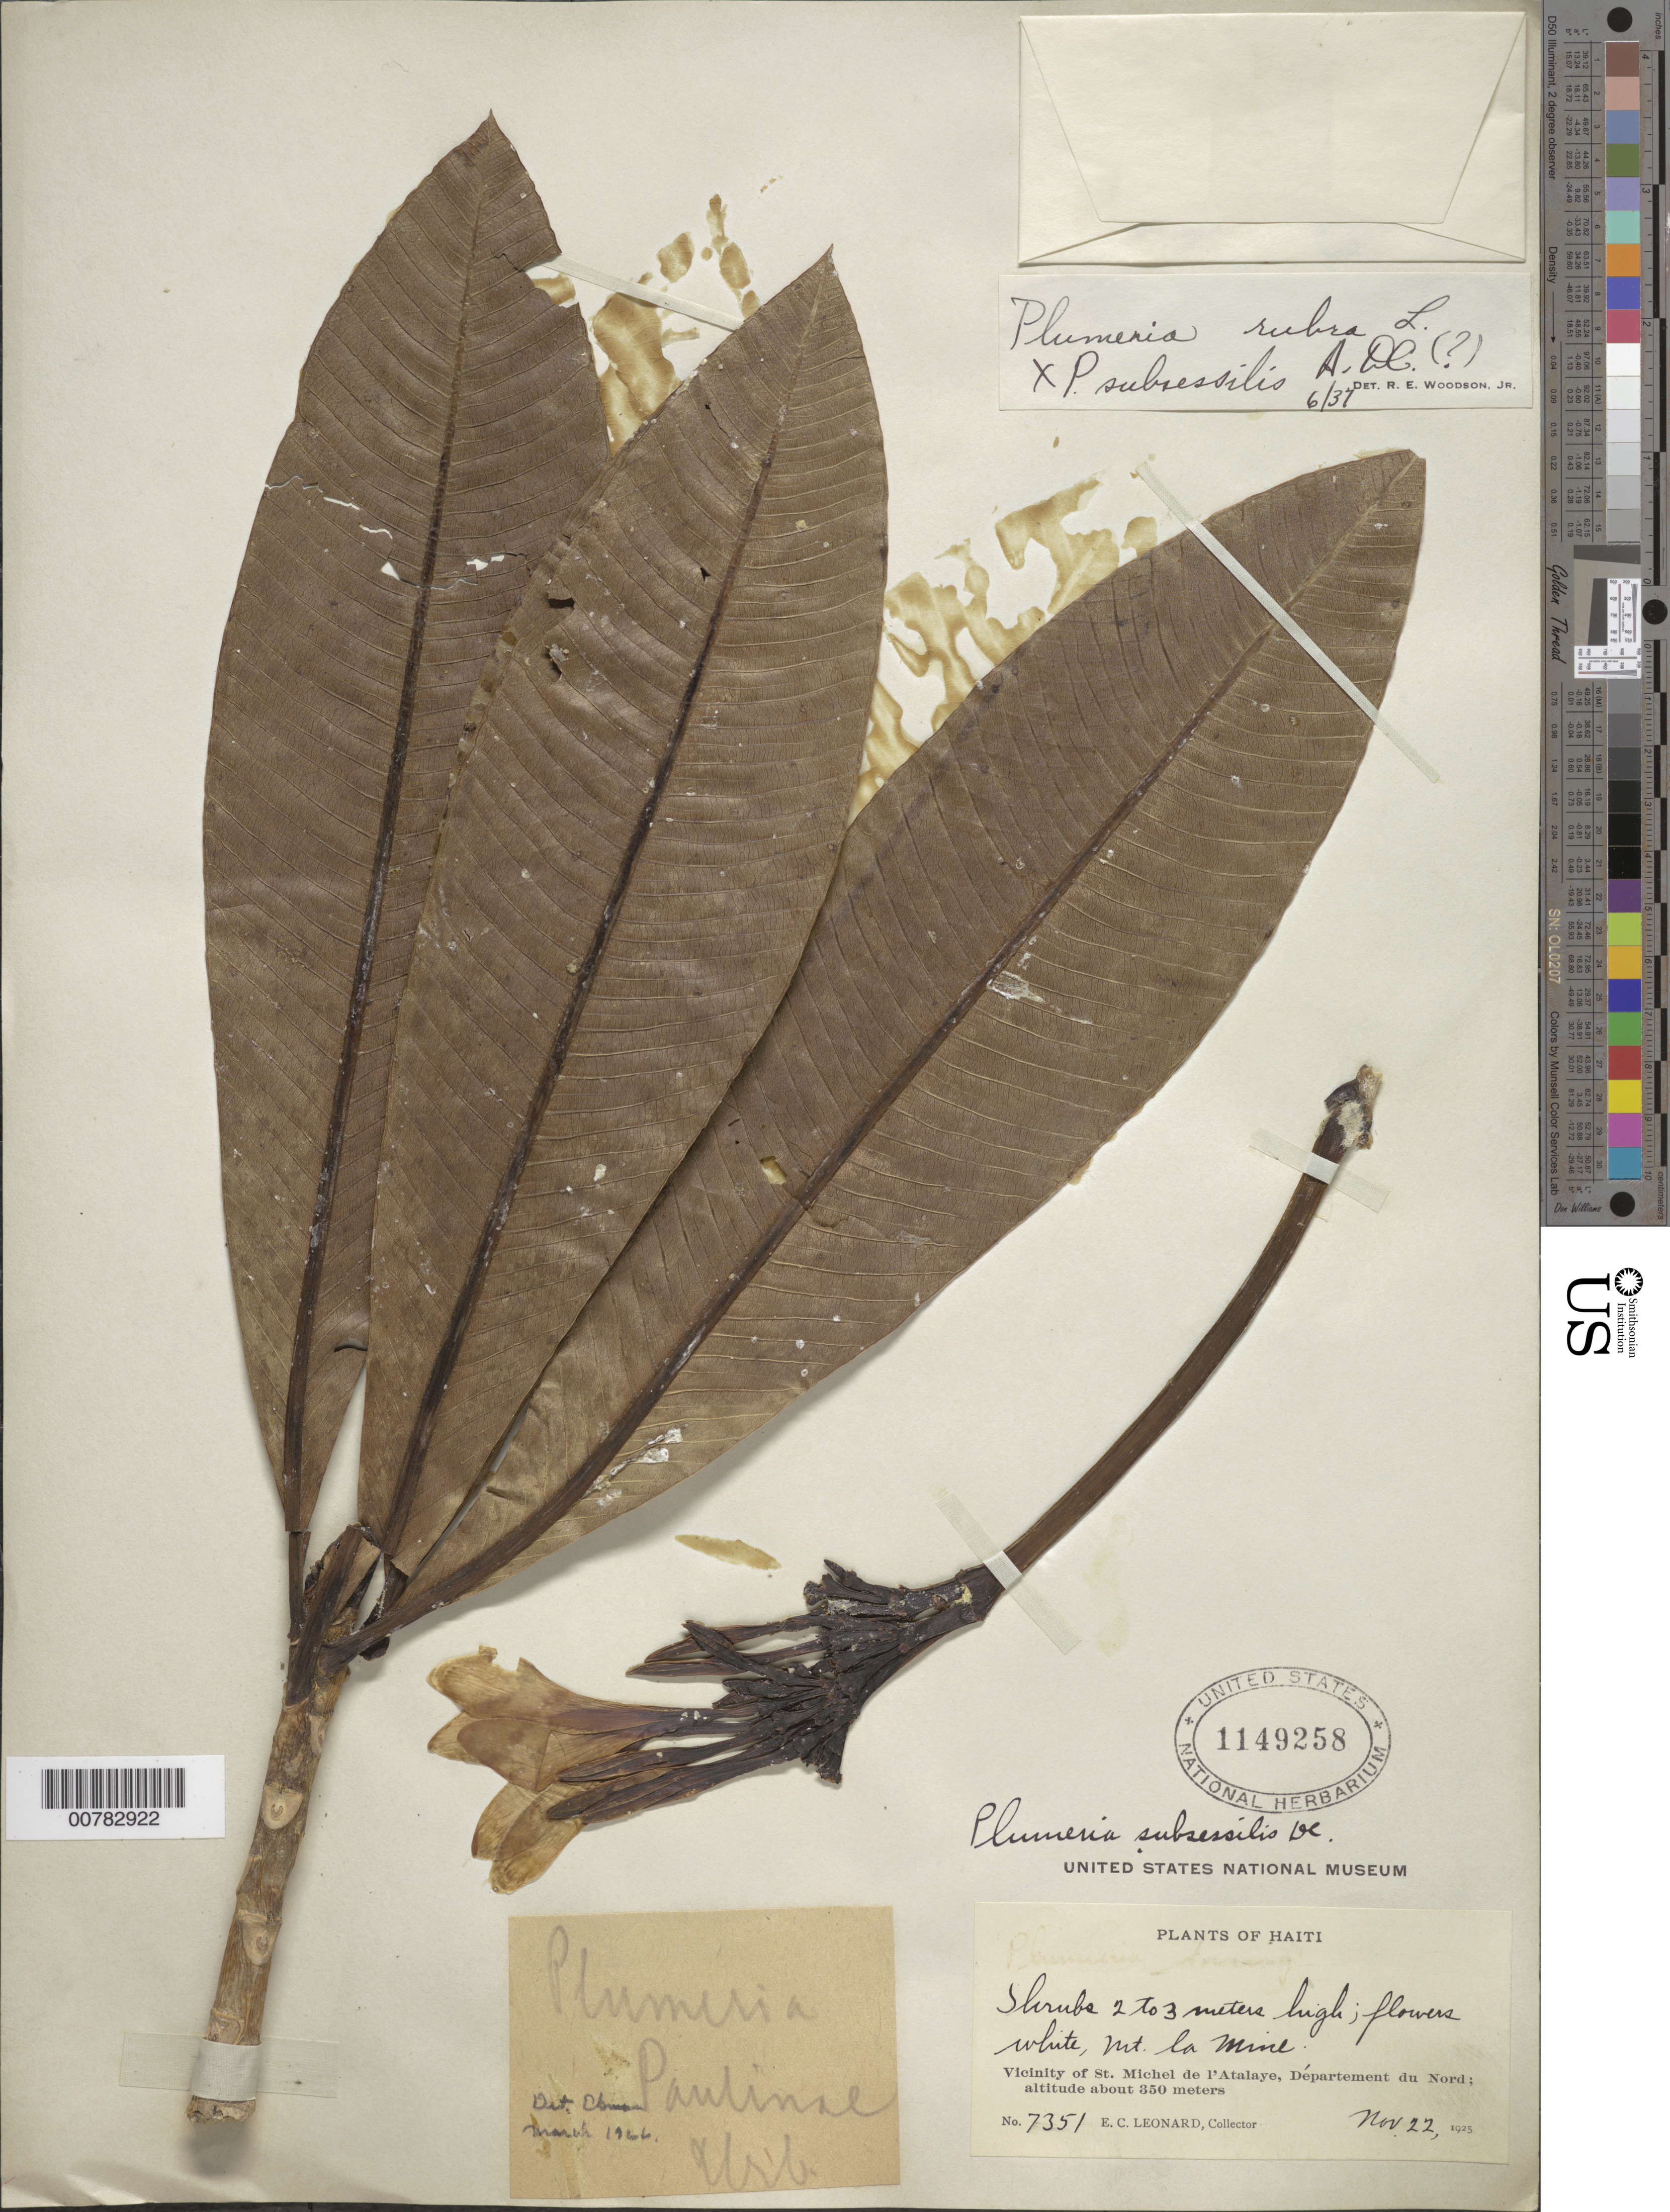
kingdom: Plantae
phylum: Tracheophyta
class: Magnoliopsida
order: Gentianales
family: Apocynaceae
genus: Plumeria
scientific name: Plumeria rubra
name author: L.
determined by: Woodson, R. E., Jr.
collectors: E. C. Leonard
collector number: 7351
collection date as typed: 22 Nov 1925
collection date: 1925-11-22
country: Haiti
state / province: Nord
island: Hispaniola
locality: Vicinity of St. Michel de l'Atalaye. Mt. La Mine.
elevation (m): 350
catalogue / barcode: US 1149258